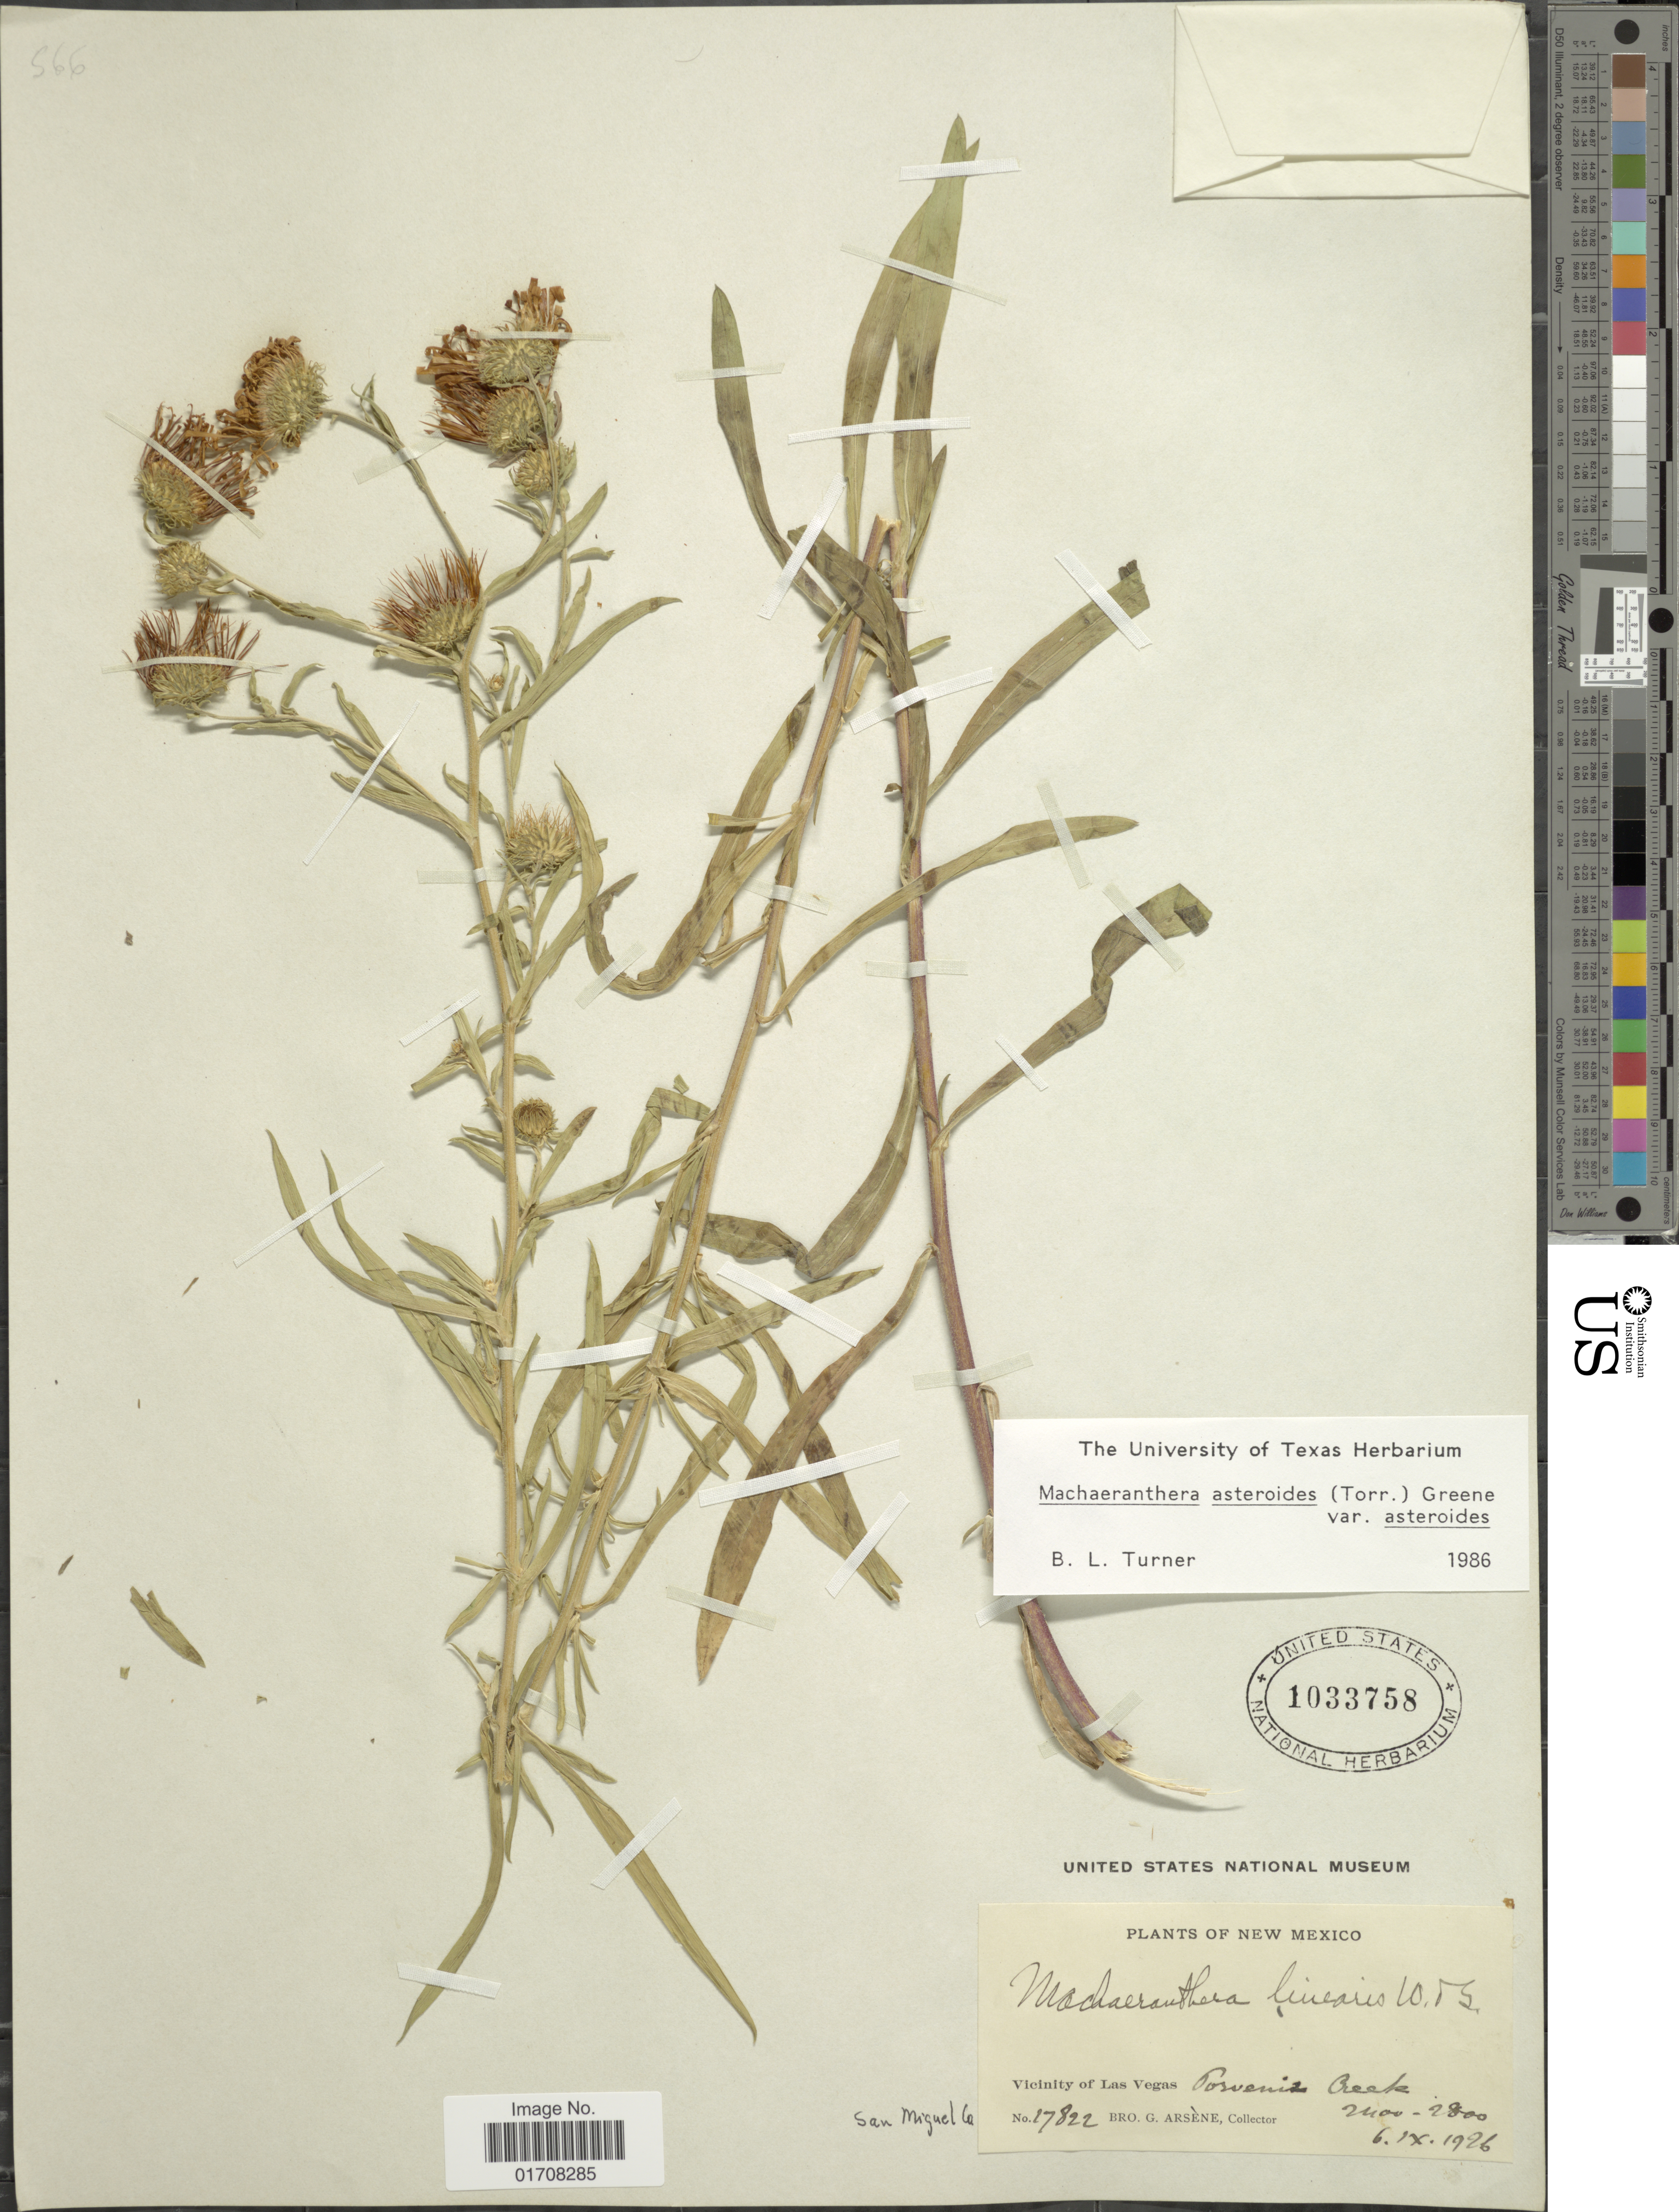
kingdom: Plantae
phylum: Tracheophyta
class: Magnoliopsida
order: Asterales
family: Asteraceae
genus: Machaeranthera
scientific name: Machaeranthera asteroides var. asteroides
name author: (Torr.) Greene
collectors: Bro. G. Arsène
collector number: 17822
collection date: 1926-09-06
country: United States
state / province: New Mexico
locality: Vicinity of Las Vegas, Porvenir Creek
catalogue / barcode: US 1033758